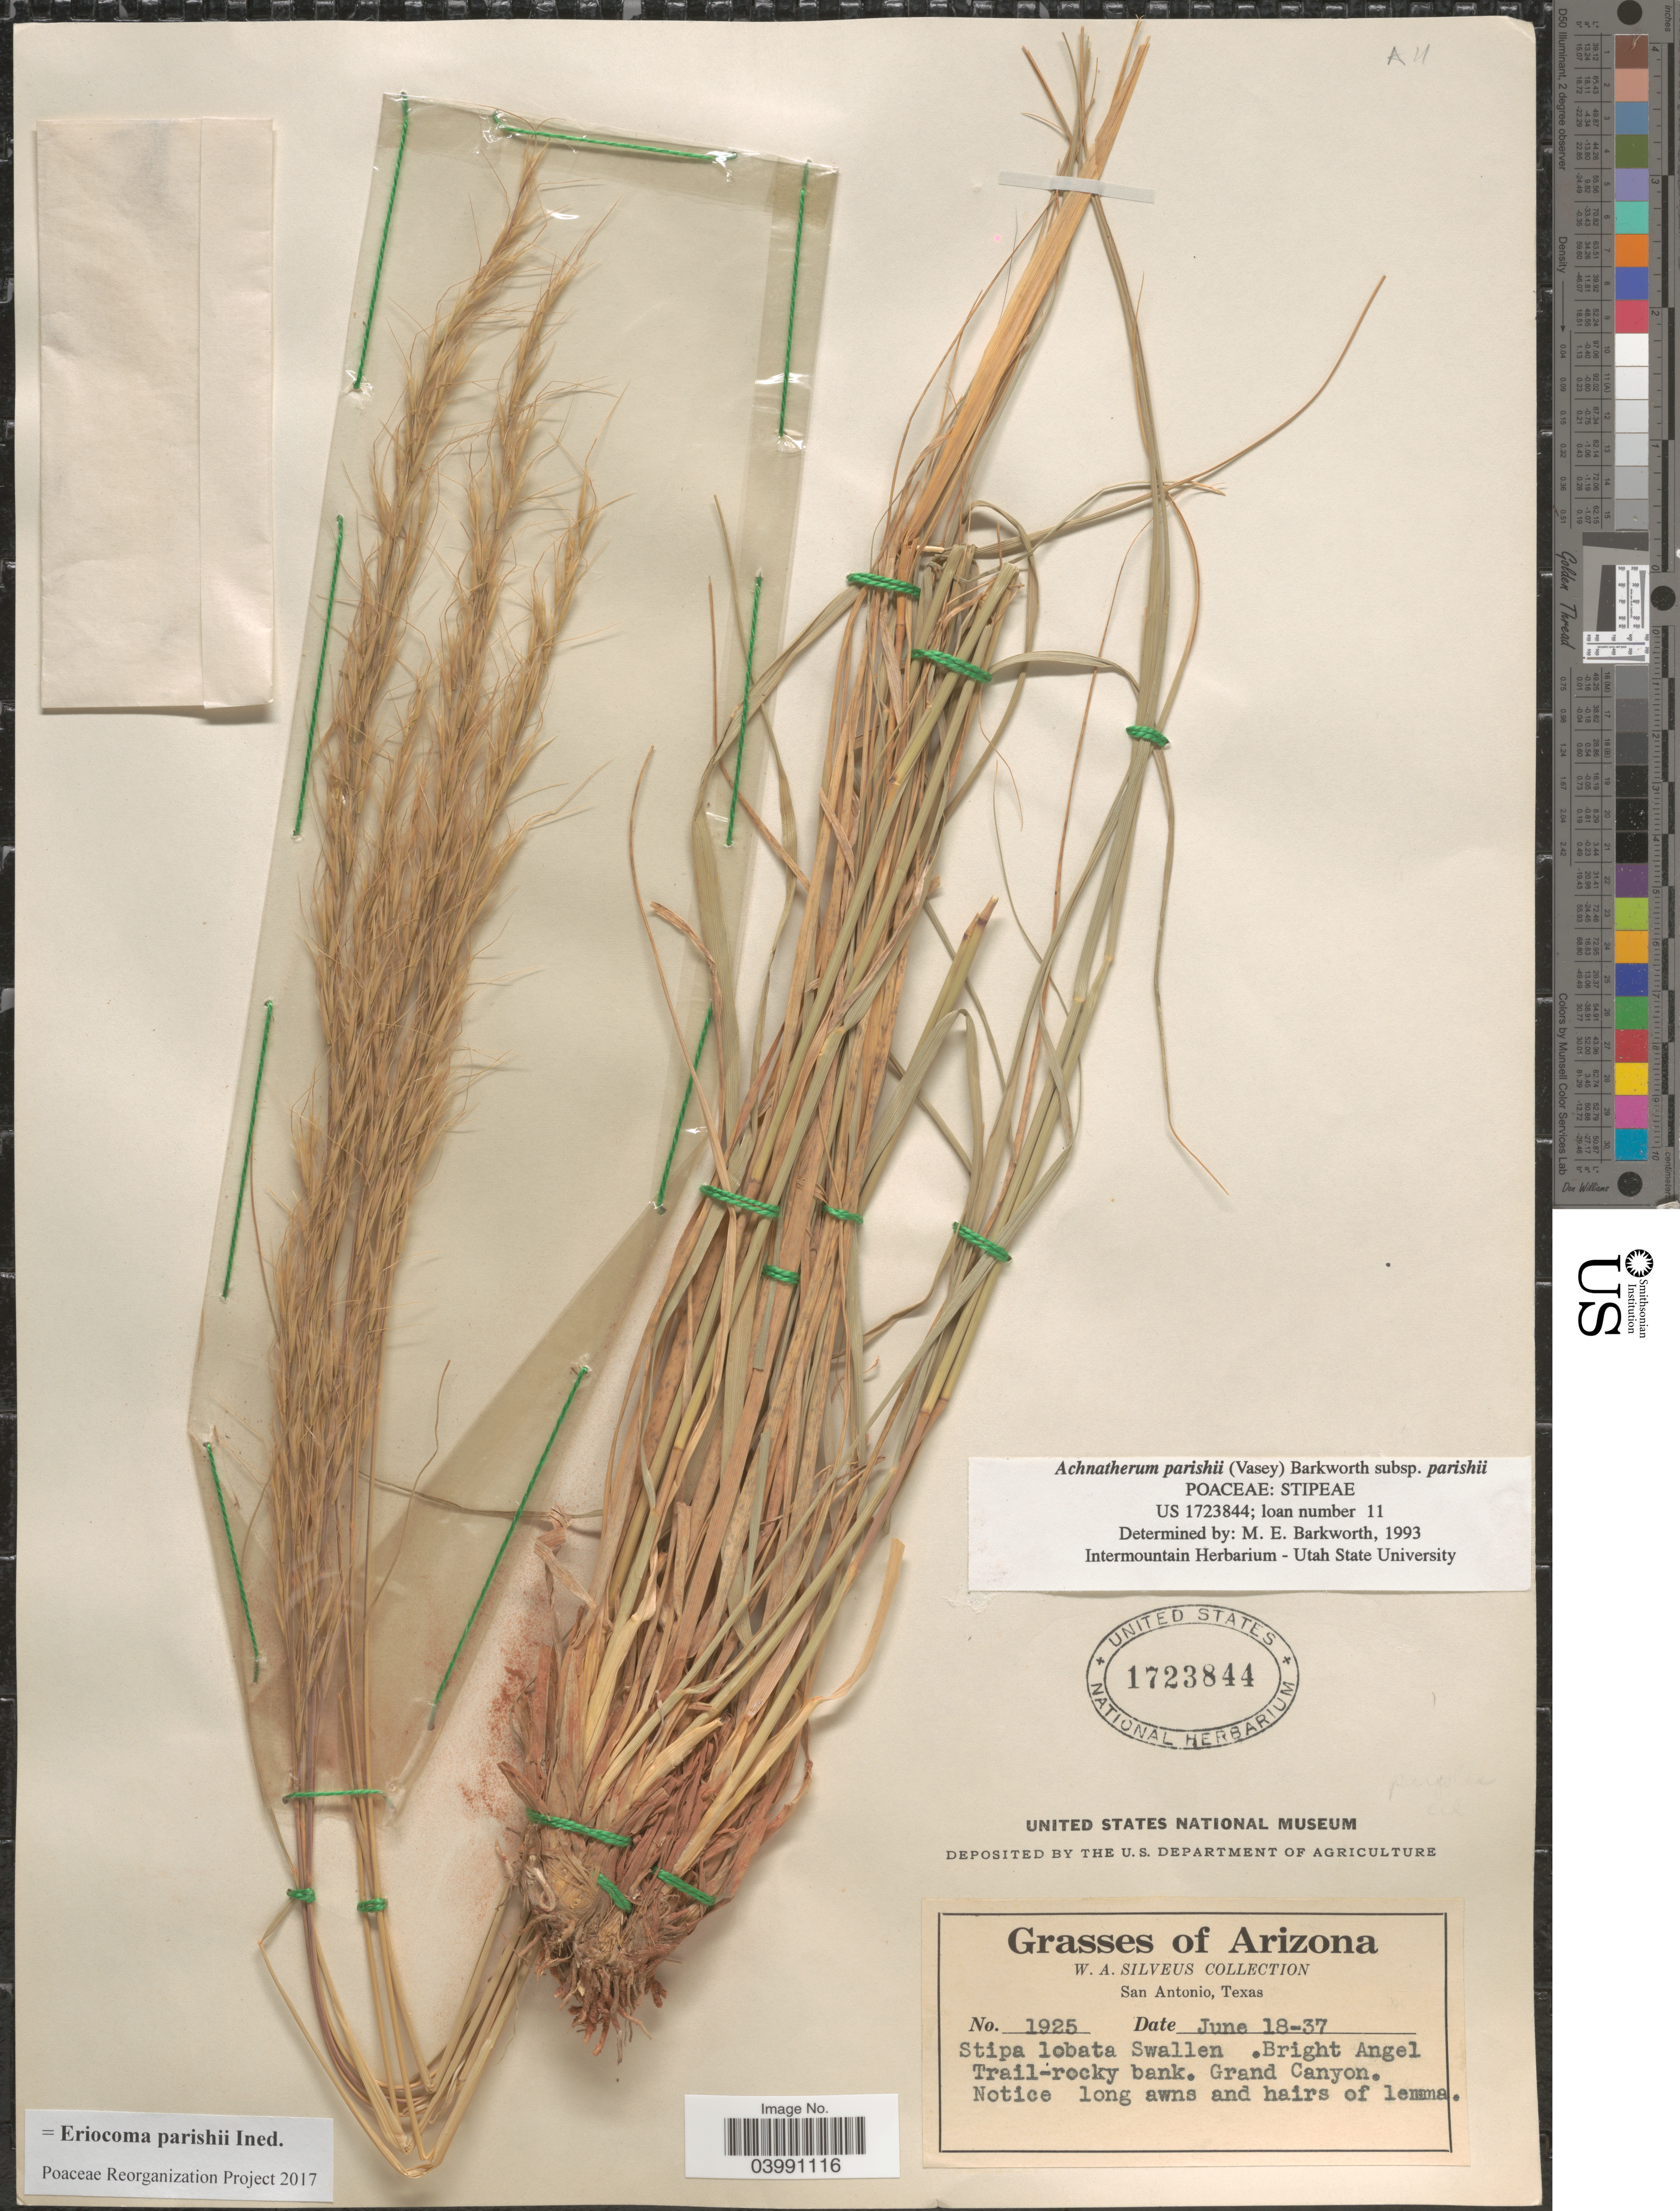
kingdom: Plantae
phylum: Tracheophyta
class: Liliopsida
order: Poales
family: Poaceae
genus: Eriocoma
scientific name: Eriocoma parishii ined.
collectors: W. Silveus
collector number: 1925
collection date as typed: Transcribed d/m/y: 18/6/37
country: United States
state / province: Arizona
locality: Bright Angel Trail-rocky bank. Grand Canyon.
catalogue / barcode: US 1723844